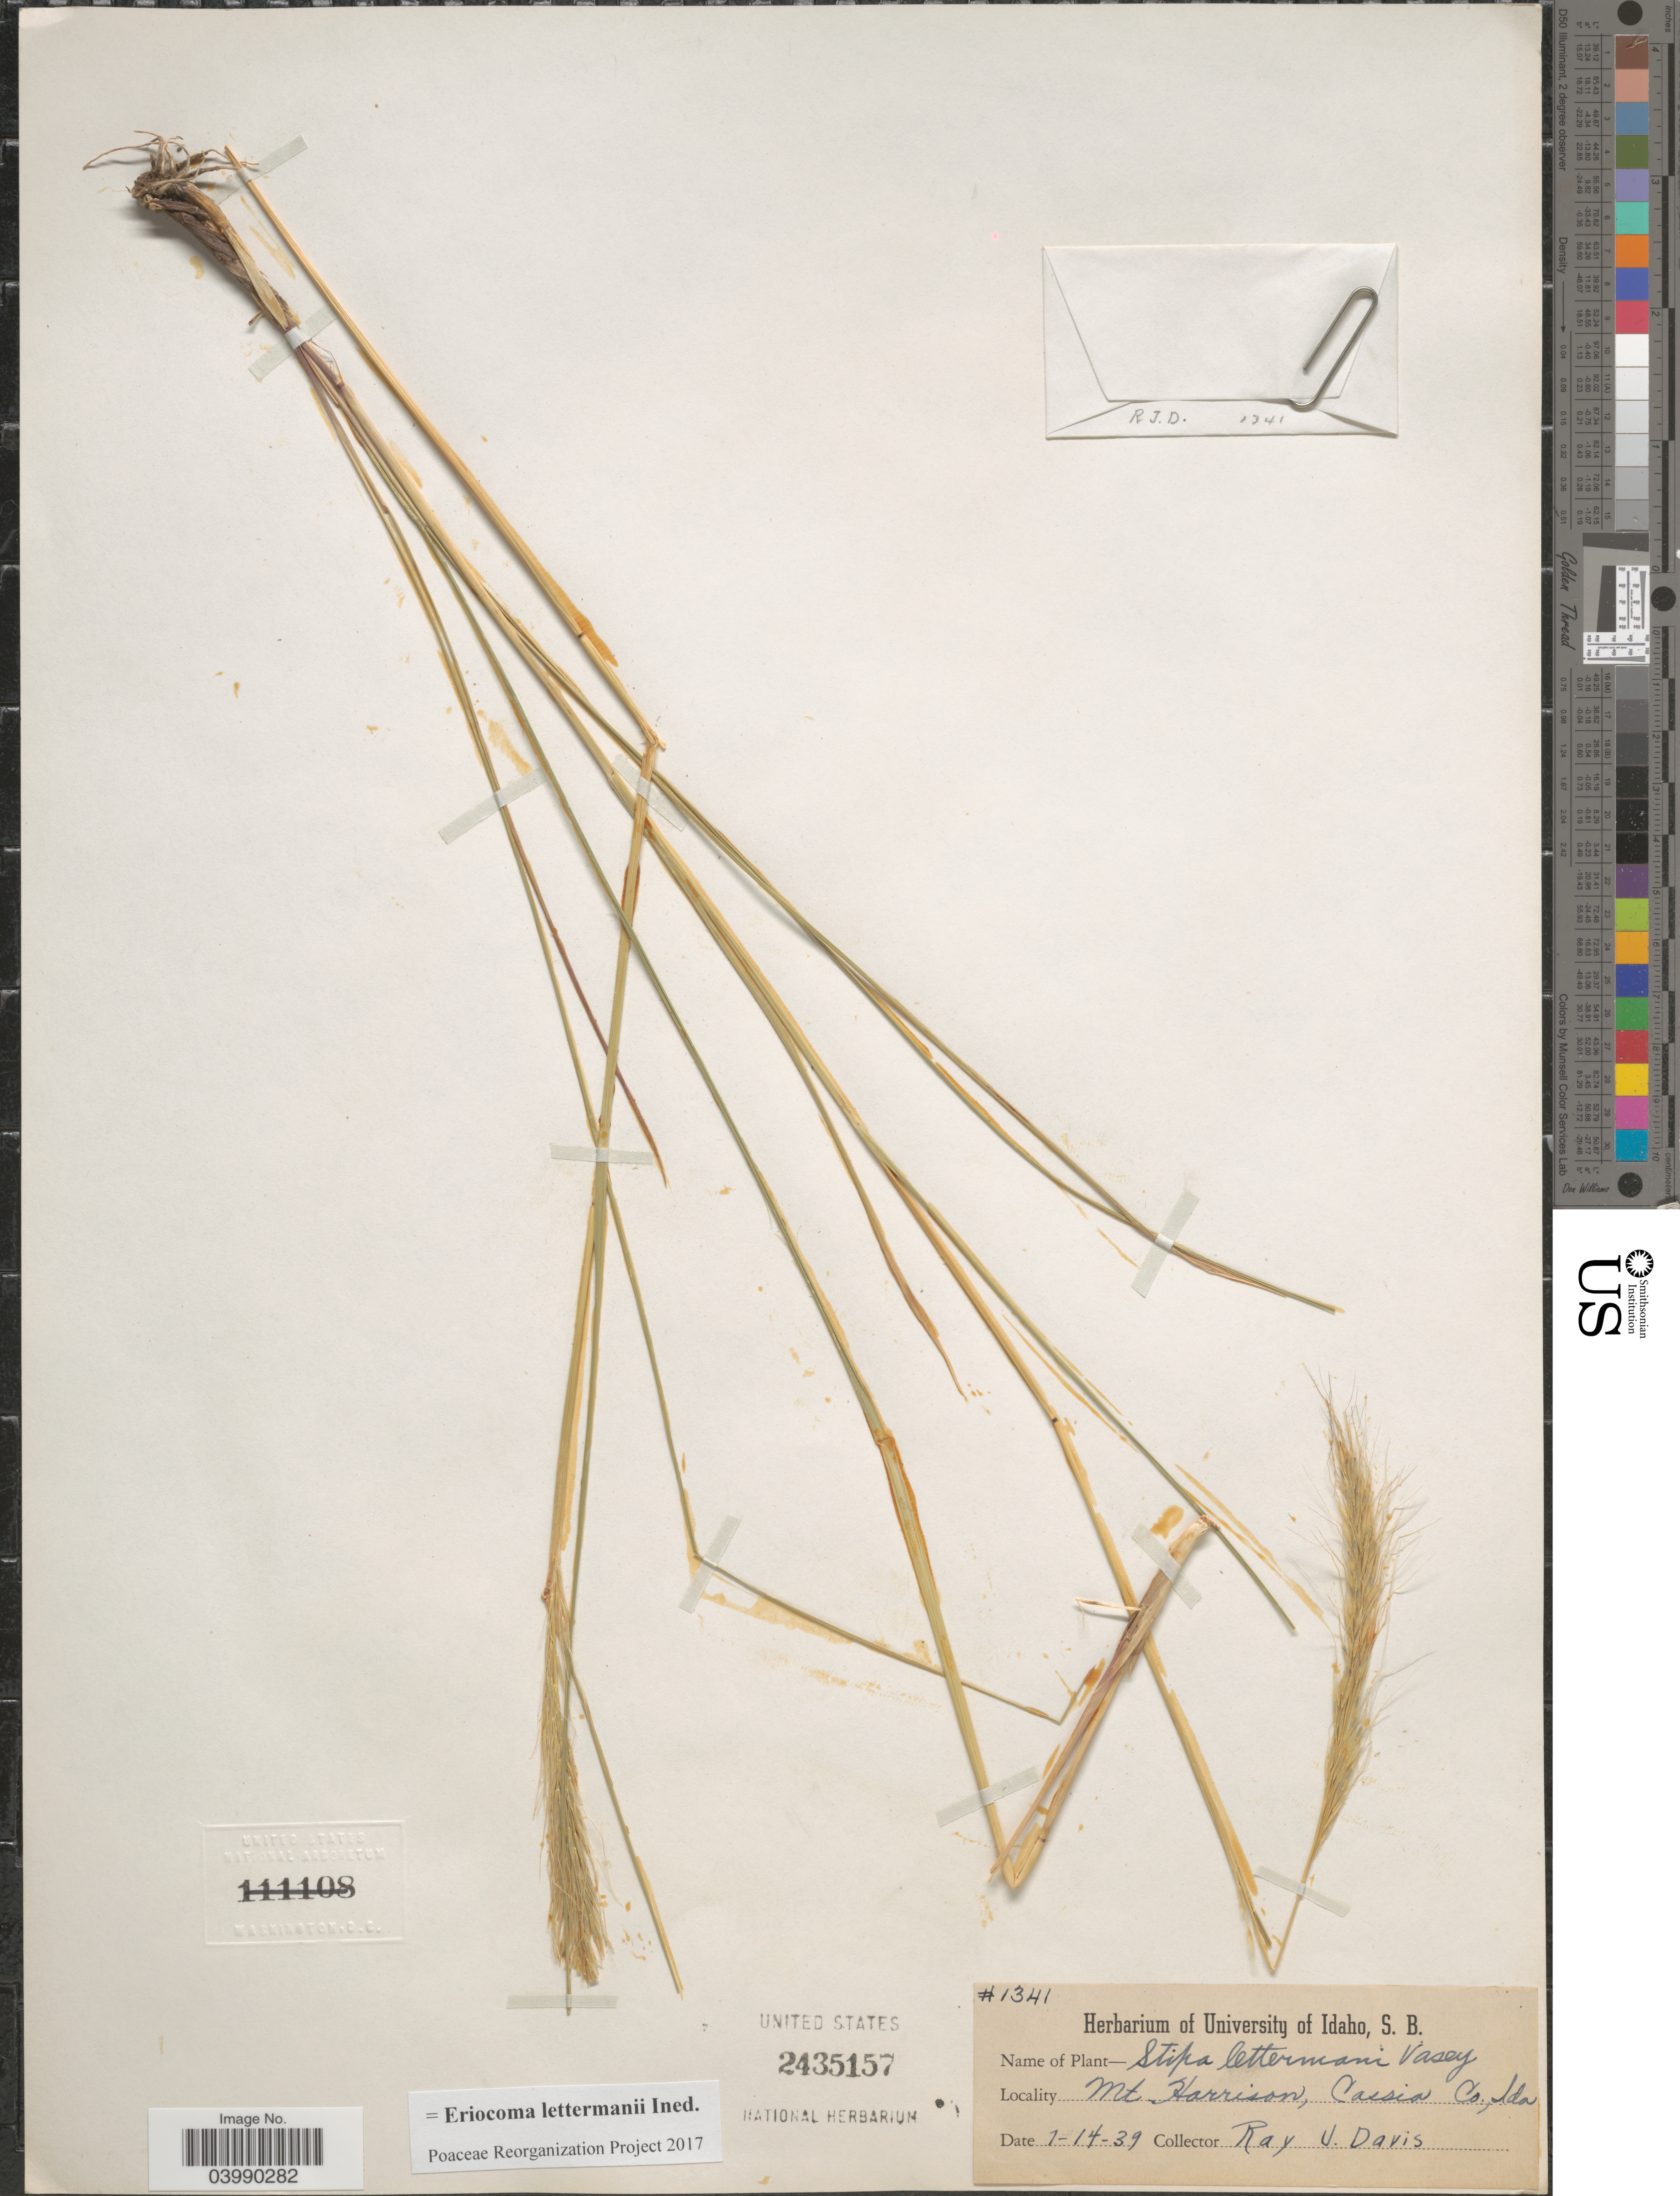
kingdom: Plantae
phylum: Tracheophyta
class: Liliopsida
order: Poales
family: Poaceae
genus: Eriocoma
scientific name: Eriocoma lettermanii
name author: (Vasey) Romasch.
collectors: R. Davis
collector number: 1341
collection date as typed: Transcribed d/m/y: 14/7/39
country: United States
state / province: Idaho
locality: Mt. Harrison, Cassia Co.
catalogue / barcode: US 2435157